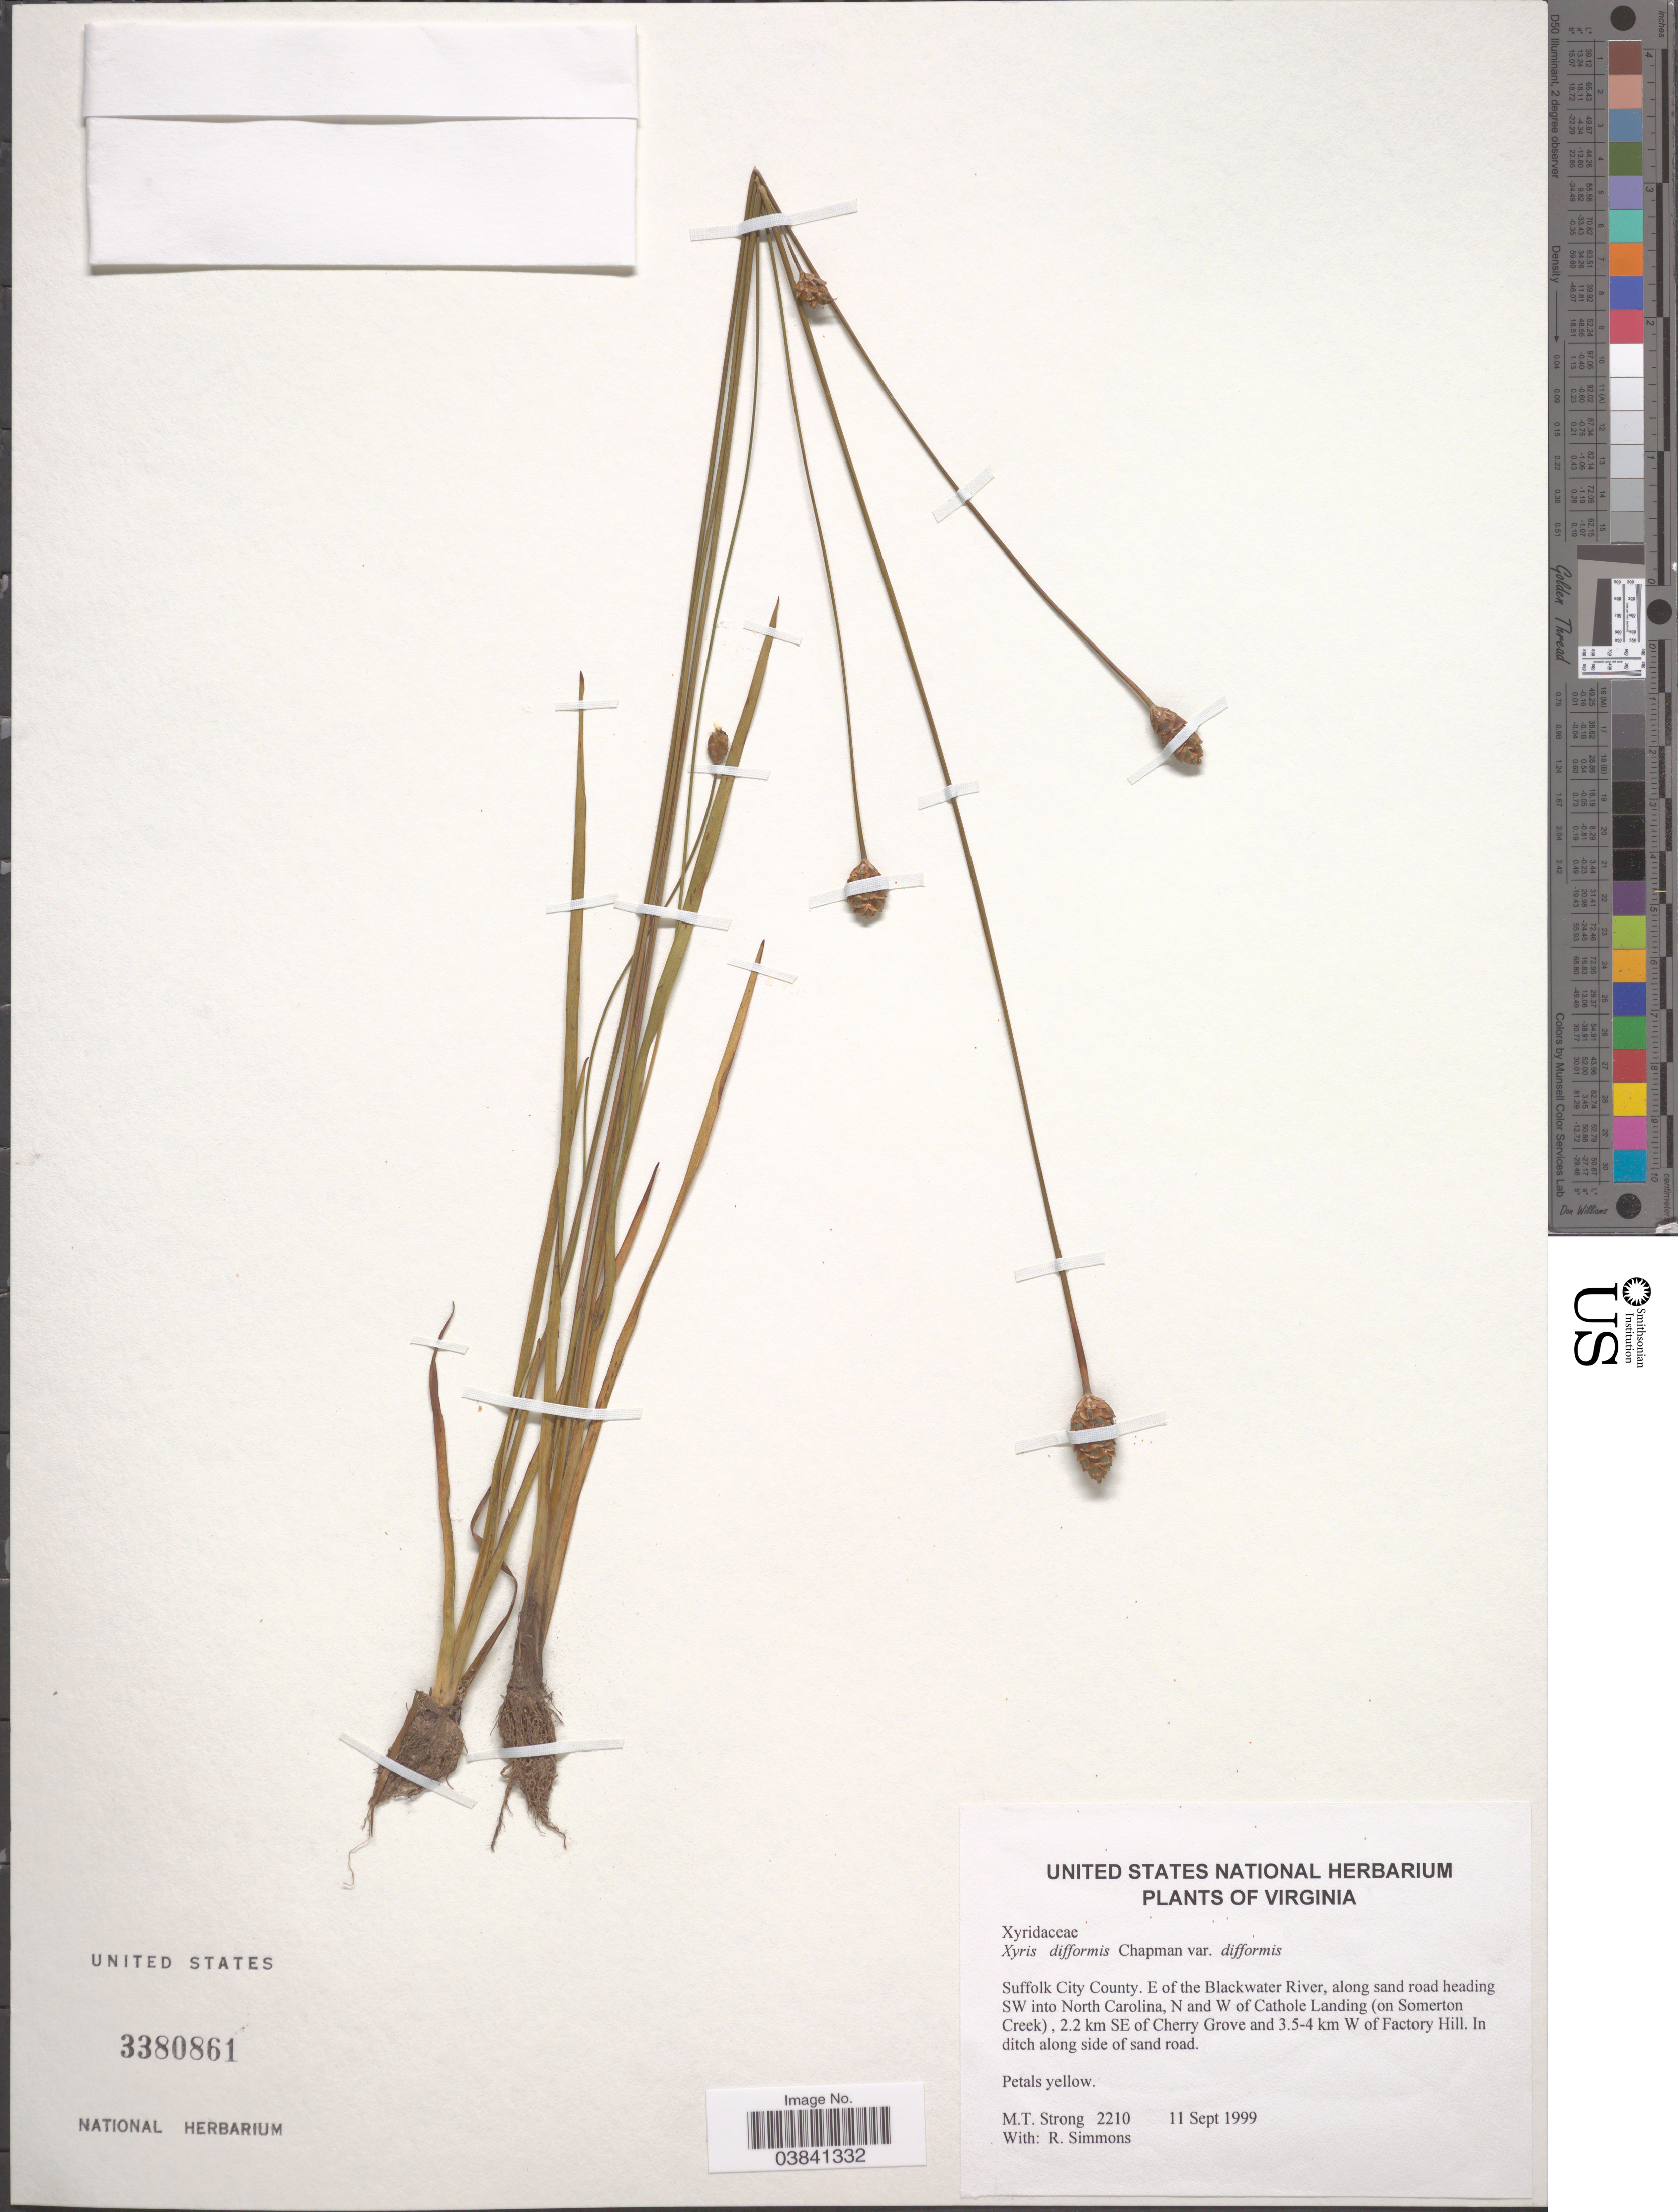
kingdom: Plantae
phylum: Tracheophyta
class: Liliopsida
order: Poales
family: Xyridaceae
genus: Xyris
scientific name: Xyris difformis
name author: Chapm.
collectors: M. T. Strong & R. Simmons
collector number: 2210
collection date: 1999-09-11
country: United States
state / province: Virginia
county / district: City of Suffolk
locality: Suffolk City County. E of the Blackwater River, along sand road heading SW into North Carolina, N and W of Cathole Landing (on Somerton Creek), 2.2 km SE of Cherry Grove and 3.5-4 km W of Factory Hill.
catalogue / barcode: US 3380861